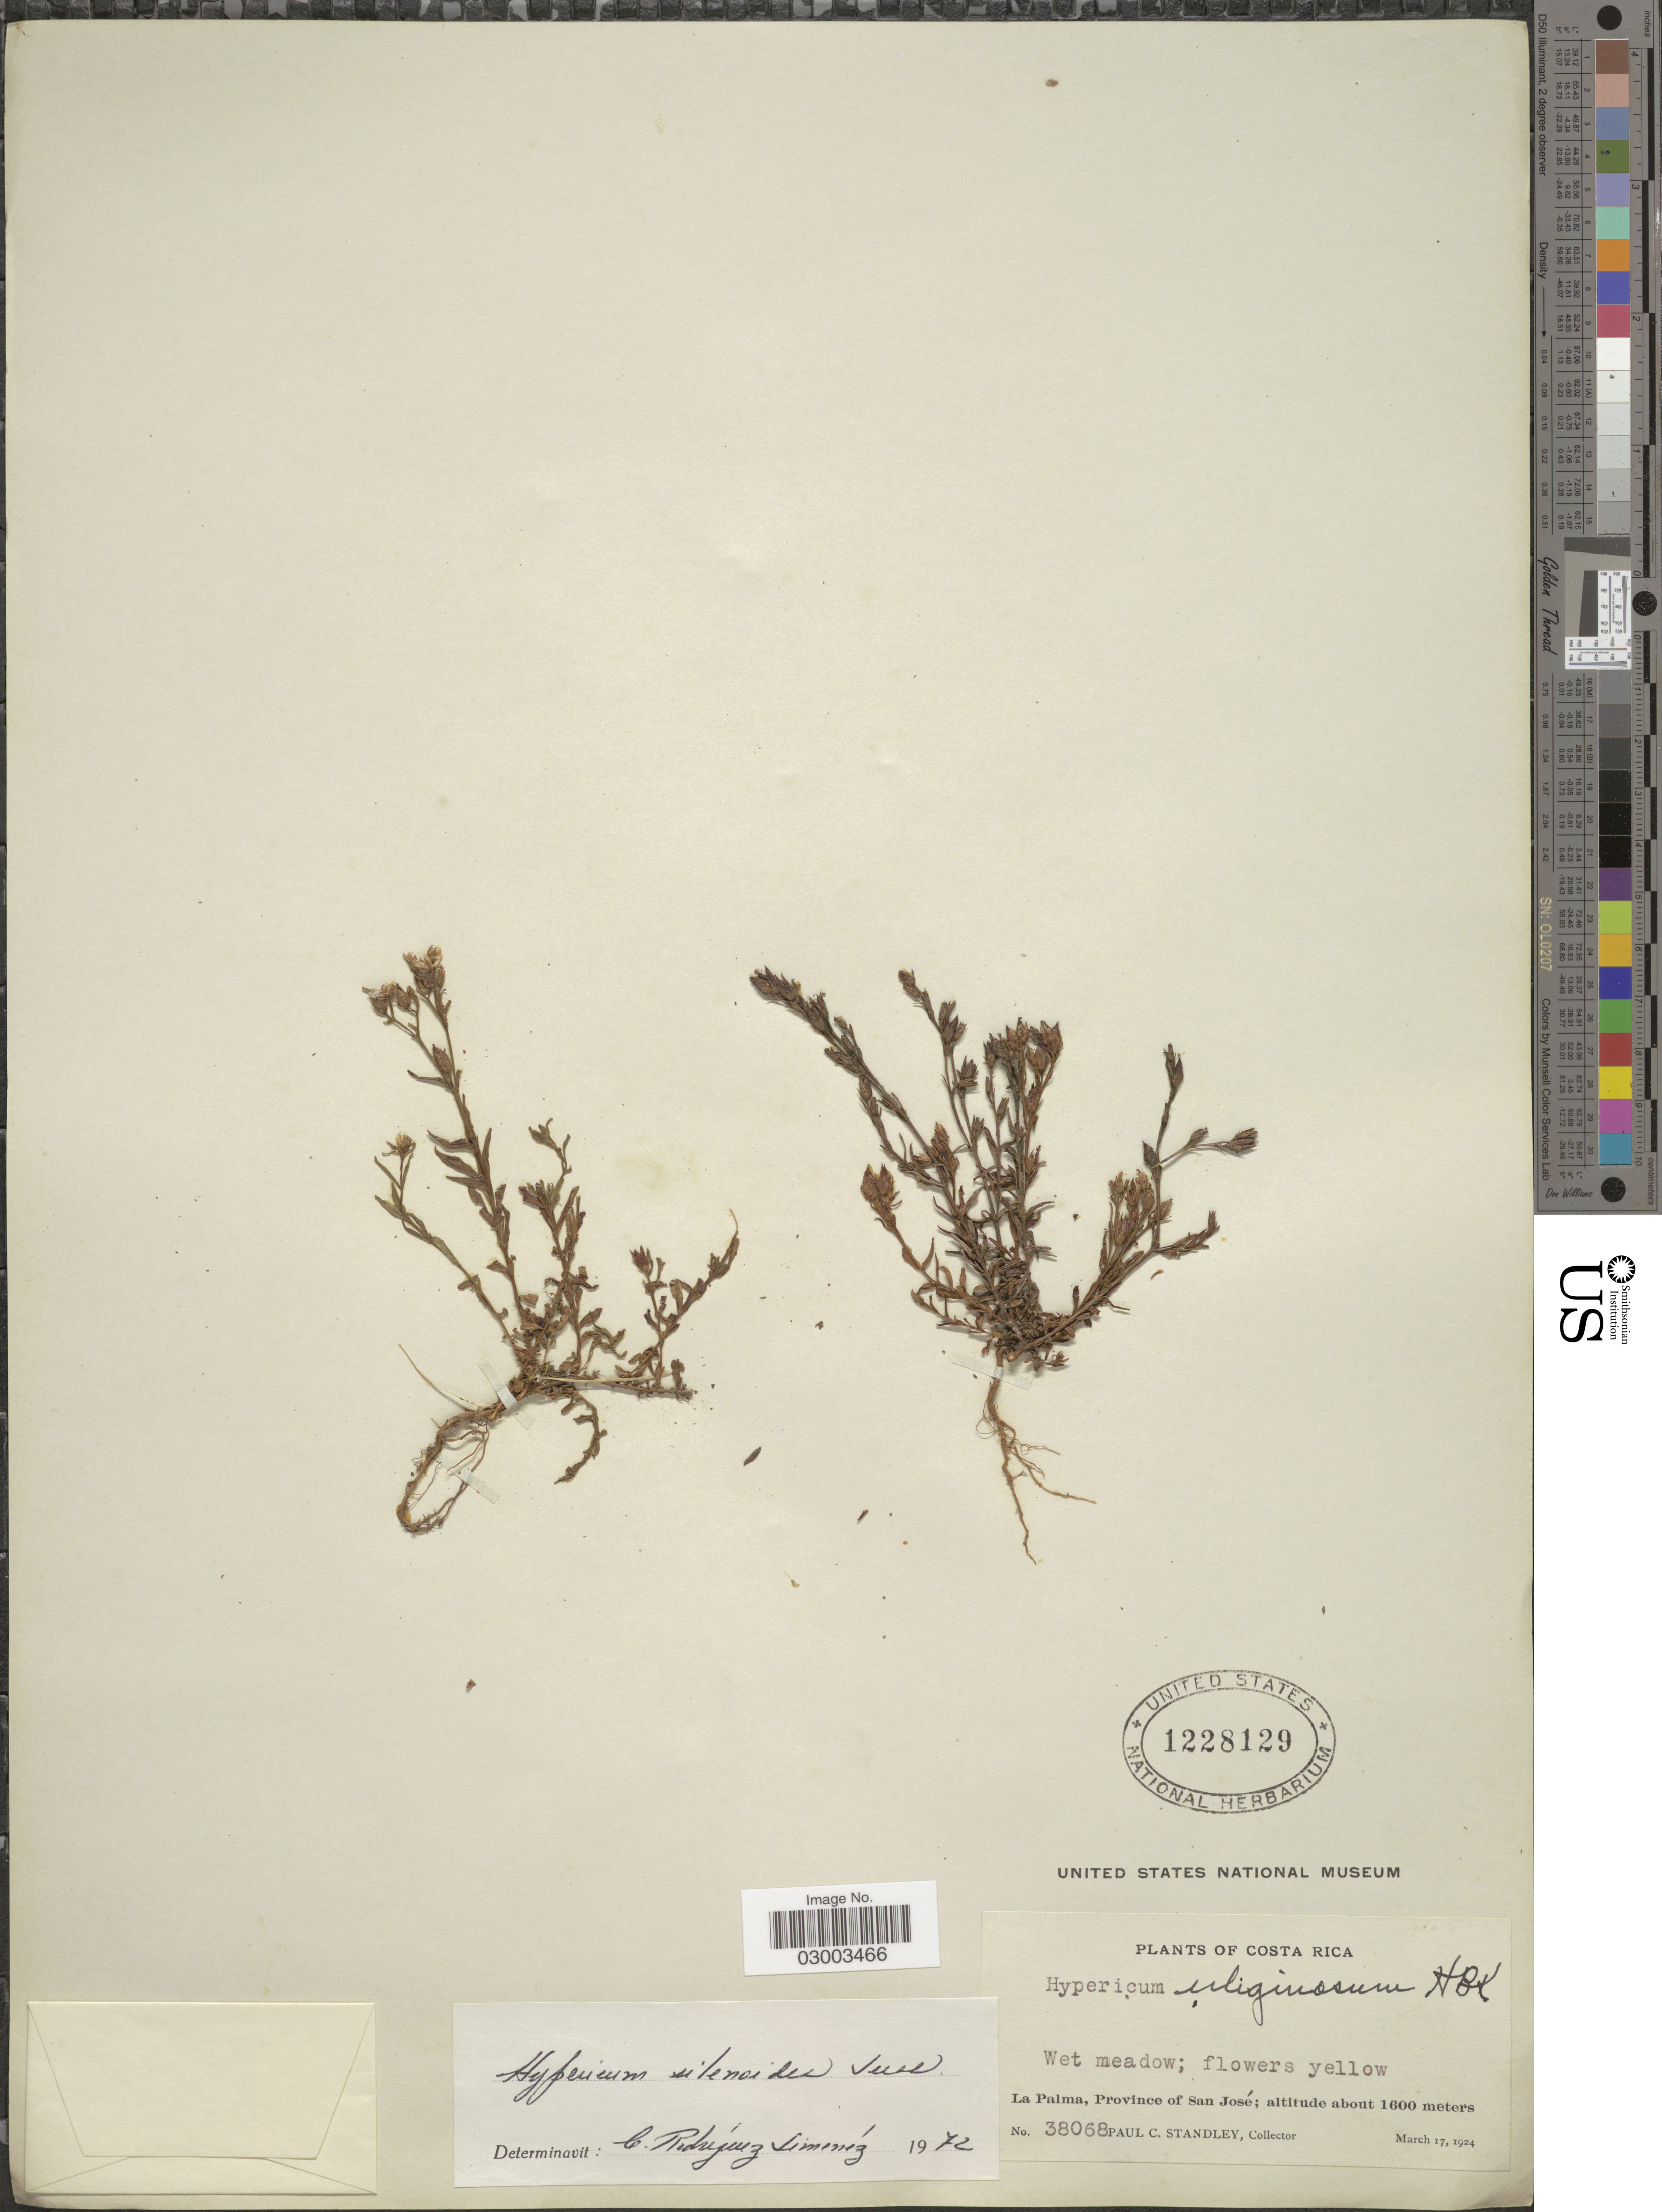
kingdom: Plantae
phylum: Tracheophyta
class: Magnoliopsida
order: Malpighiales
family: Hypericaceae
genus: Hypericum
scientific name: Hypericum silenoides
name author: Juss.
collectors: P. C. Standley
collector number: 38068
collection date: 1924-03-17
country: Costa Rica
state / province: San José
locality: La Palma.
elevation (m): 1600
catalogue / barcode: US 1228129